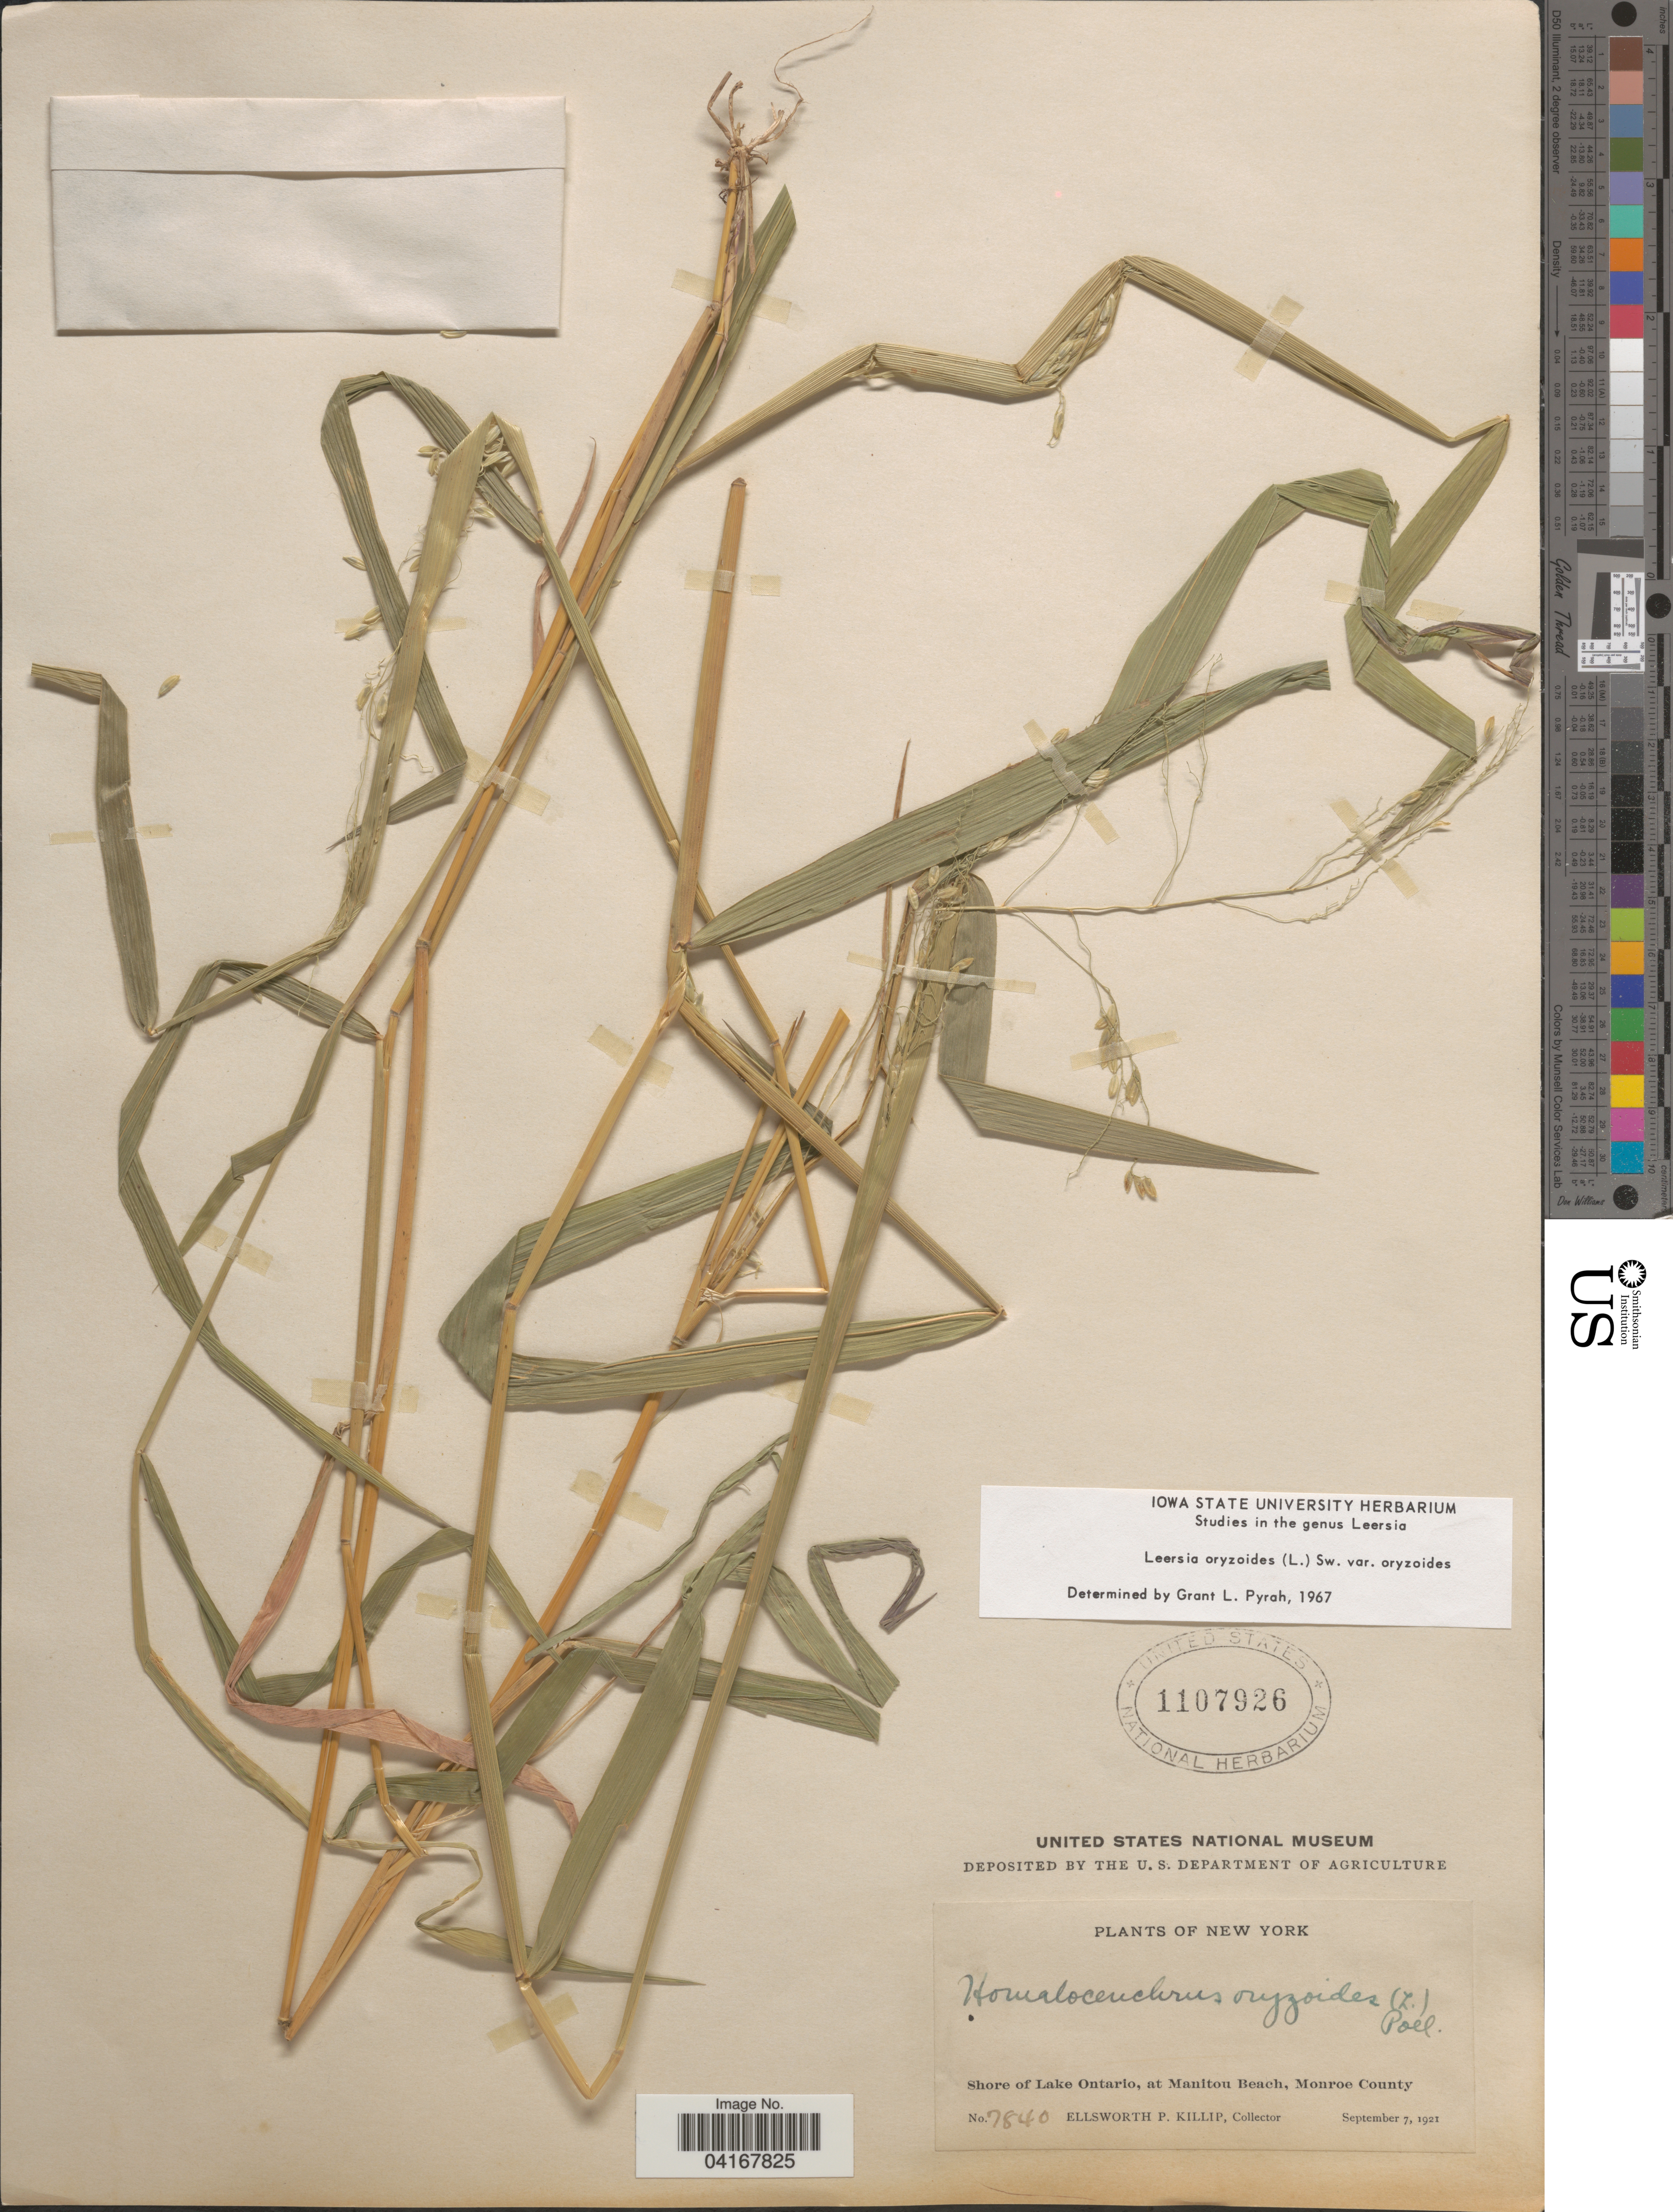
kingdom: Plantae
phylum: Tracheophyta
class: Liliopsida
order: Poales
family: Poaceae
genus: Leersia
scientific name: Leersia oryzoides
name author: (L.) Sw.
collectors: E. P. Killip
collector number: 7840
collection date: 1921-09-07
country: United States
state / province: New York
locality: Shore of Lake Ontario, at Manitou Beach, Monroe County.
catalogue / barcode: US 1107926